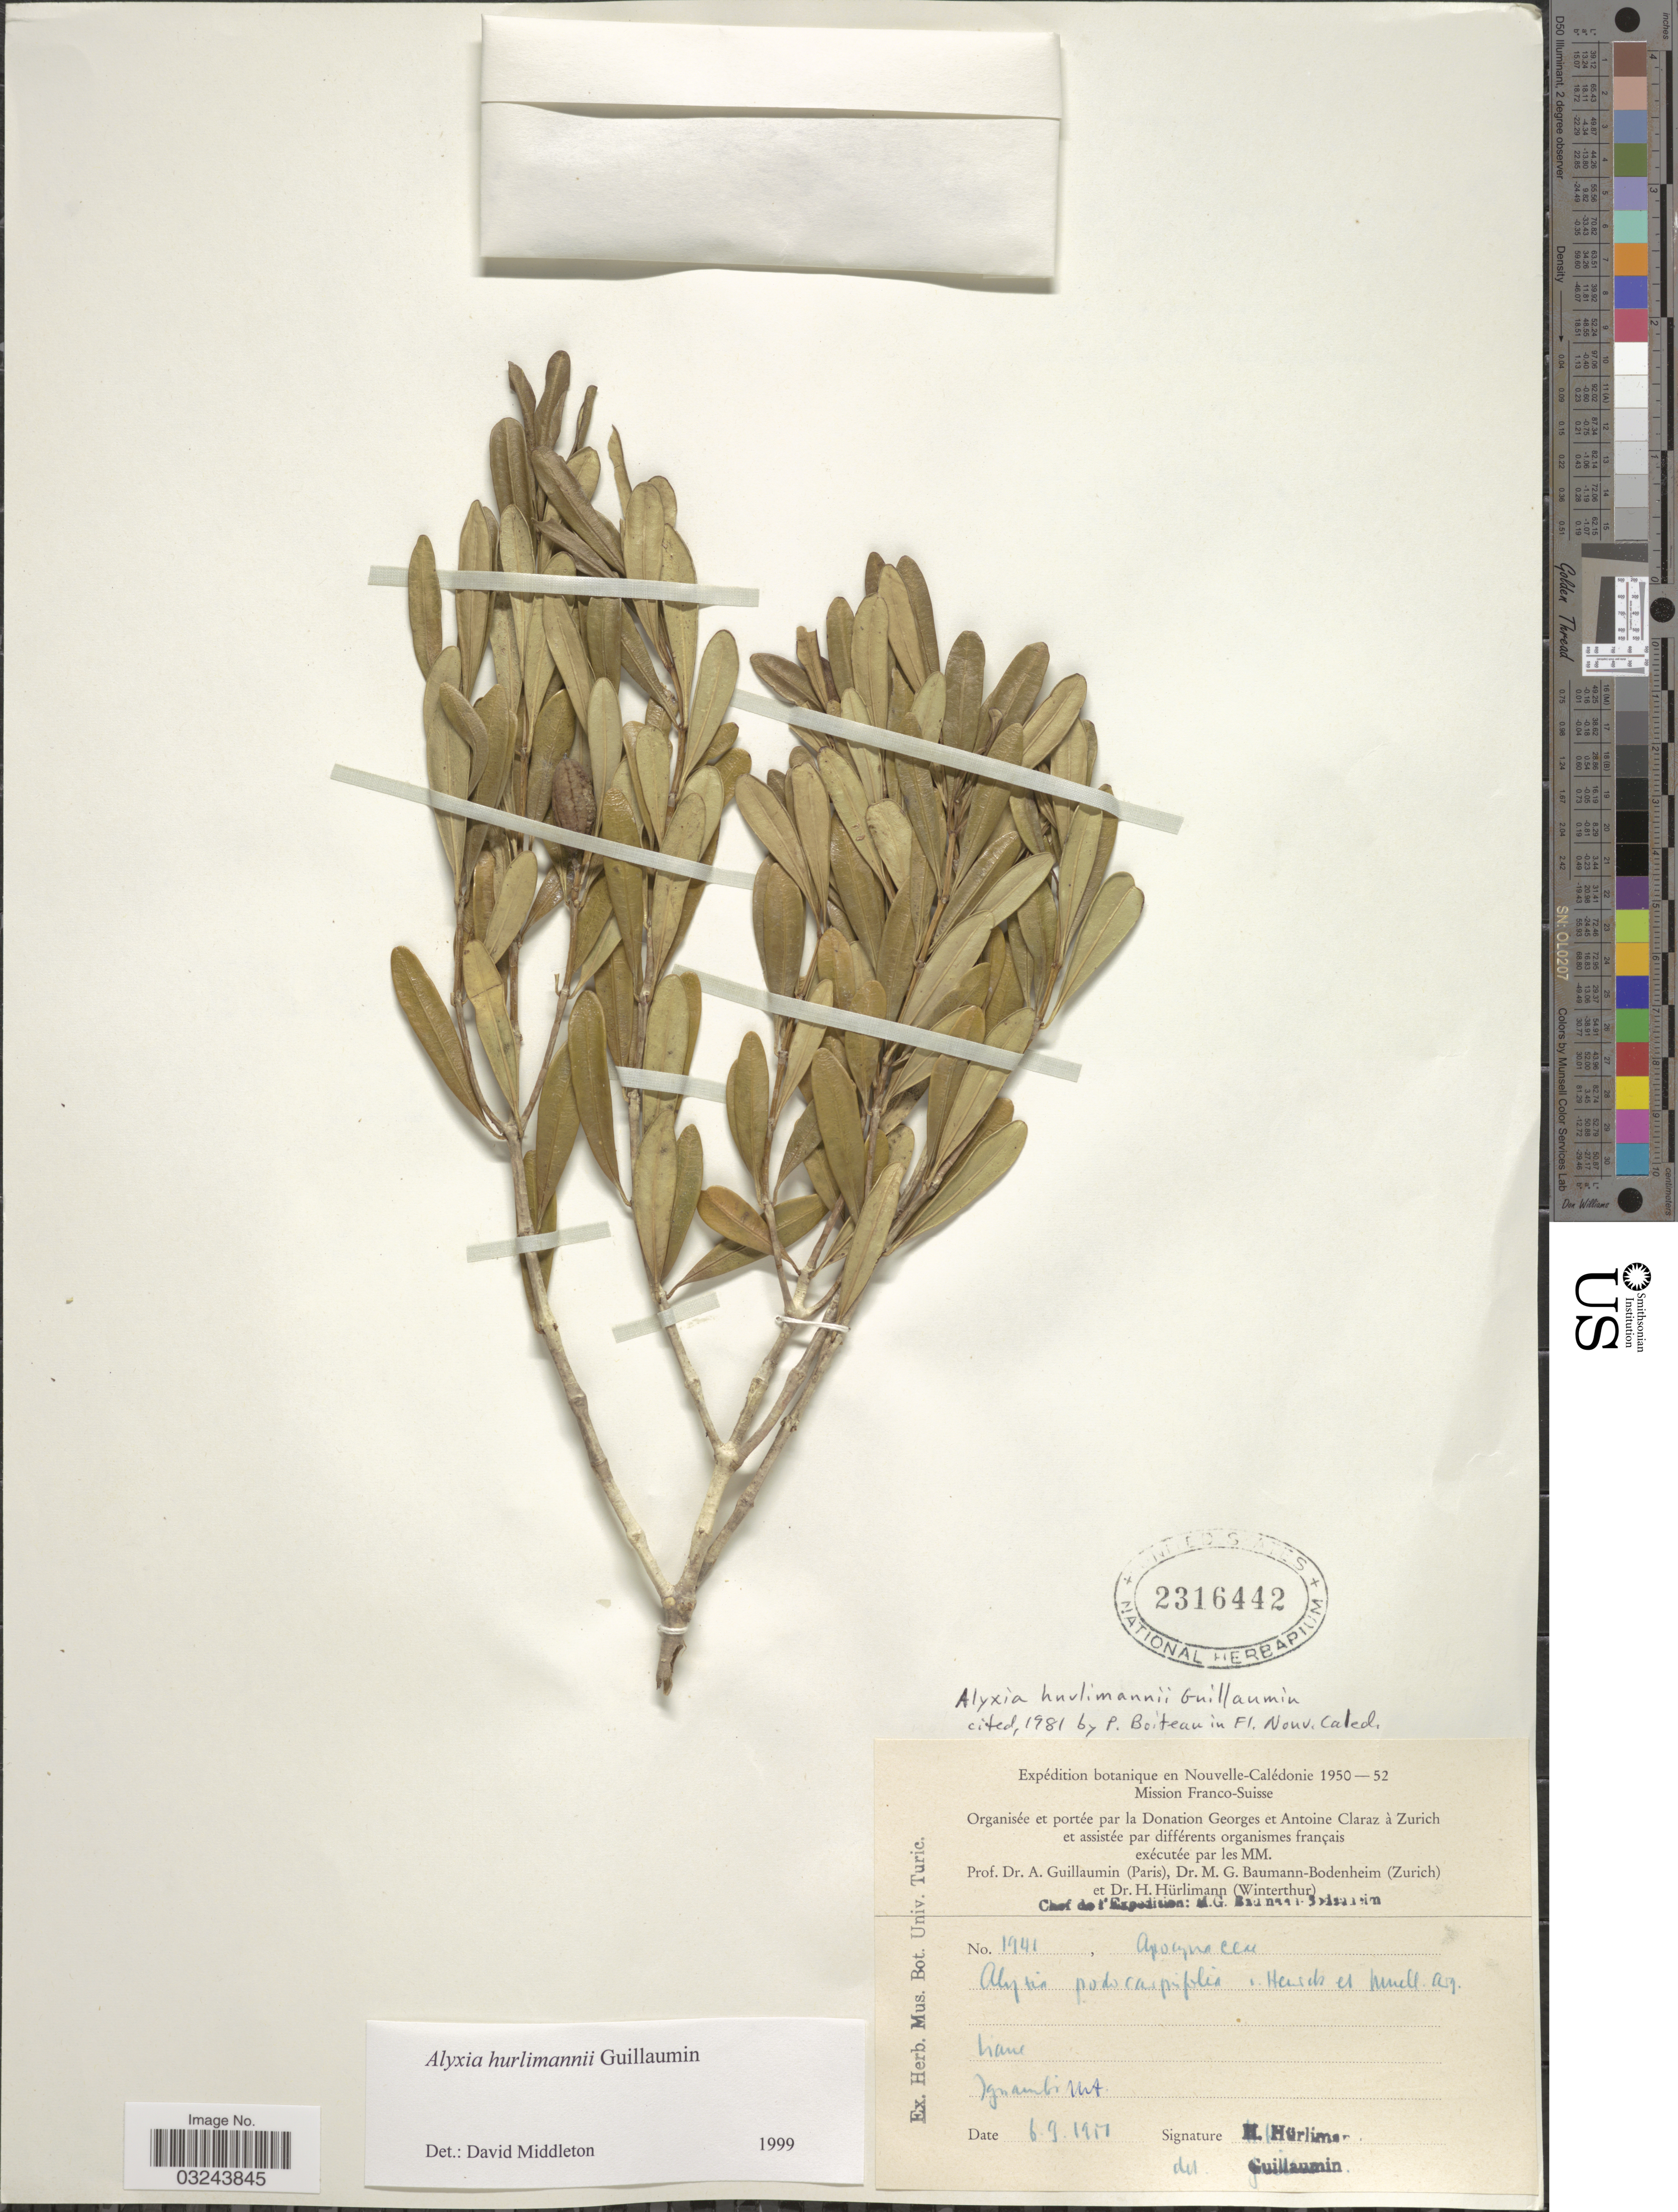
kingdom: Plantae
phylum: Tracheophyta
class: Magnoliopsida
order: Gentianales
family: Apocynaceae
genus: Alyxia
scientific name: Alyxia hurlimannii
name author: Guillaumin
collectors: H. Hürlimann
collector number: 1941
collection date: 1951-09-06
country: New Caledonia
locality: Nouvelle-Calédonie. Ignambi Mt.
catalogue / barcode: US 2316442